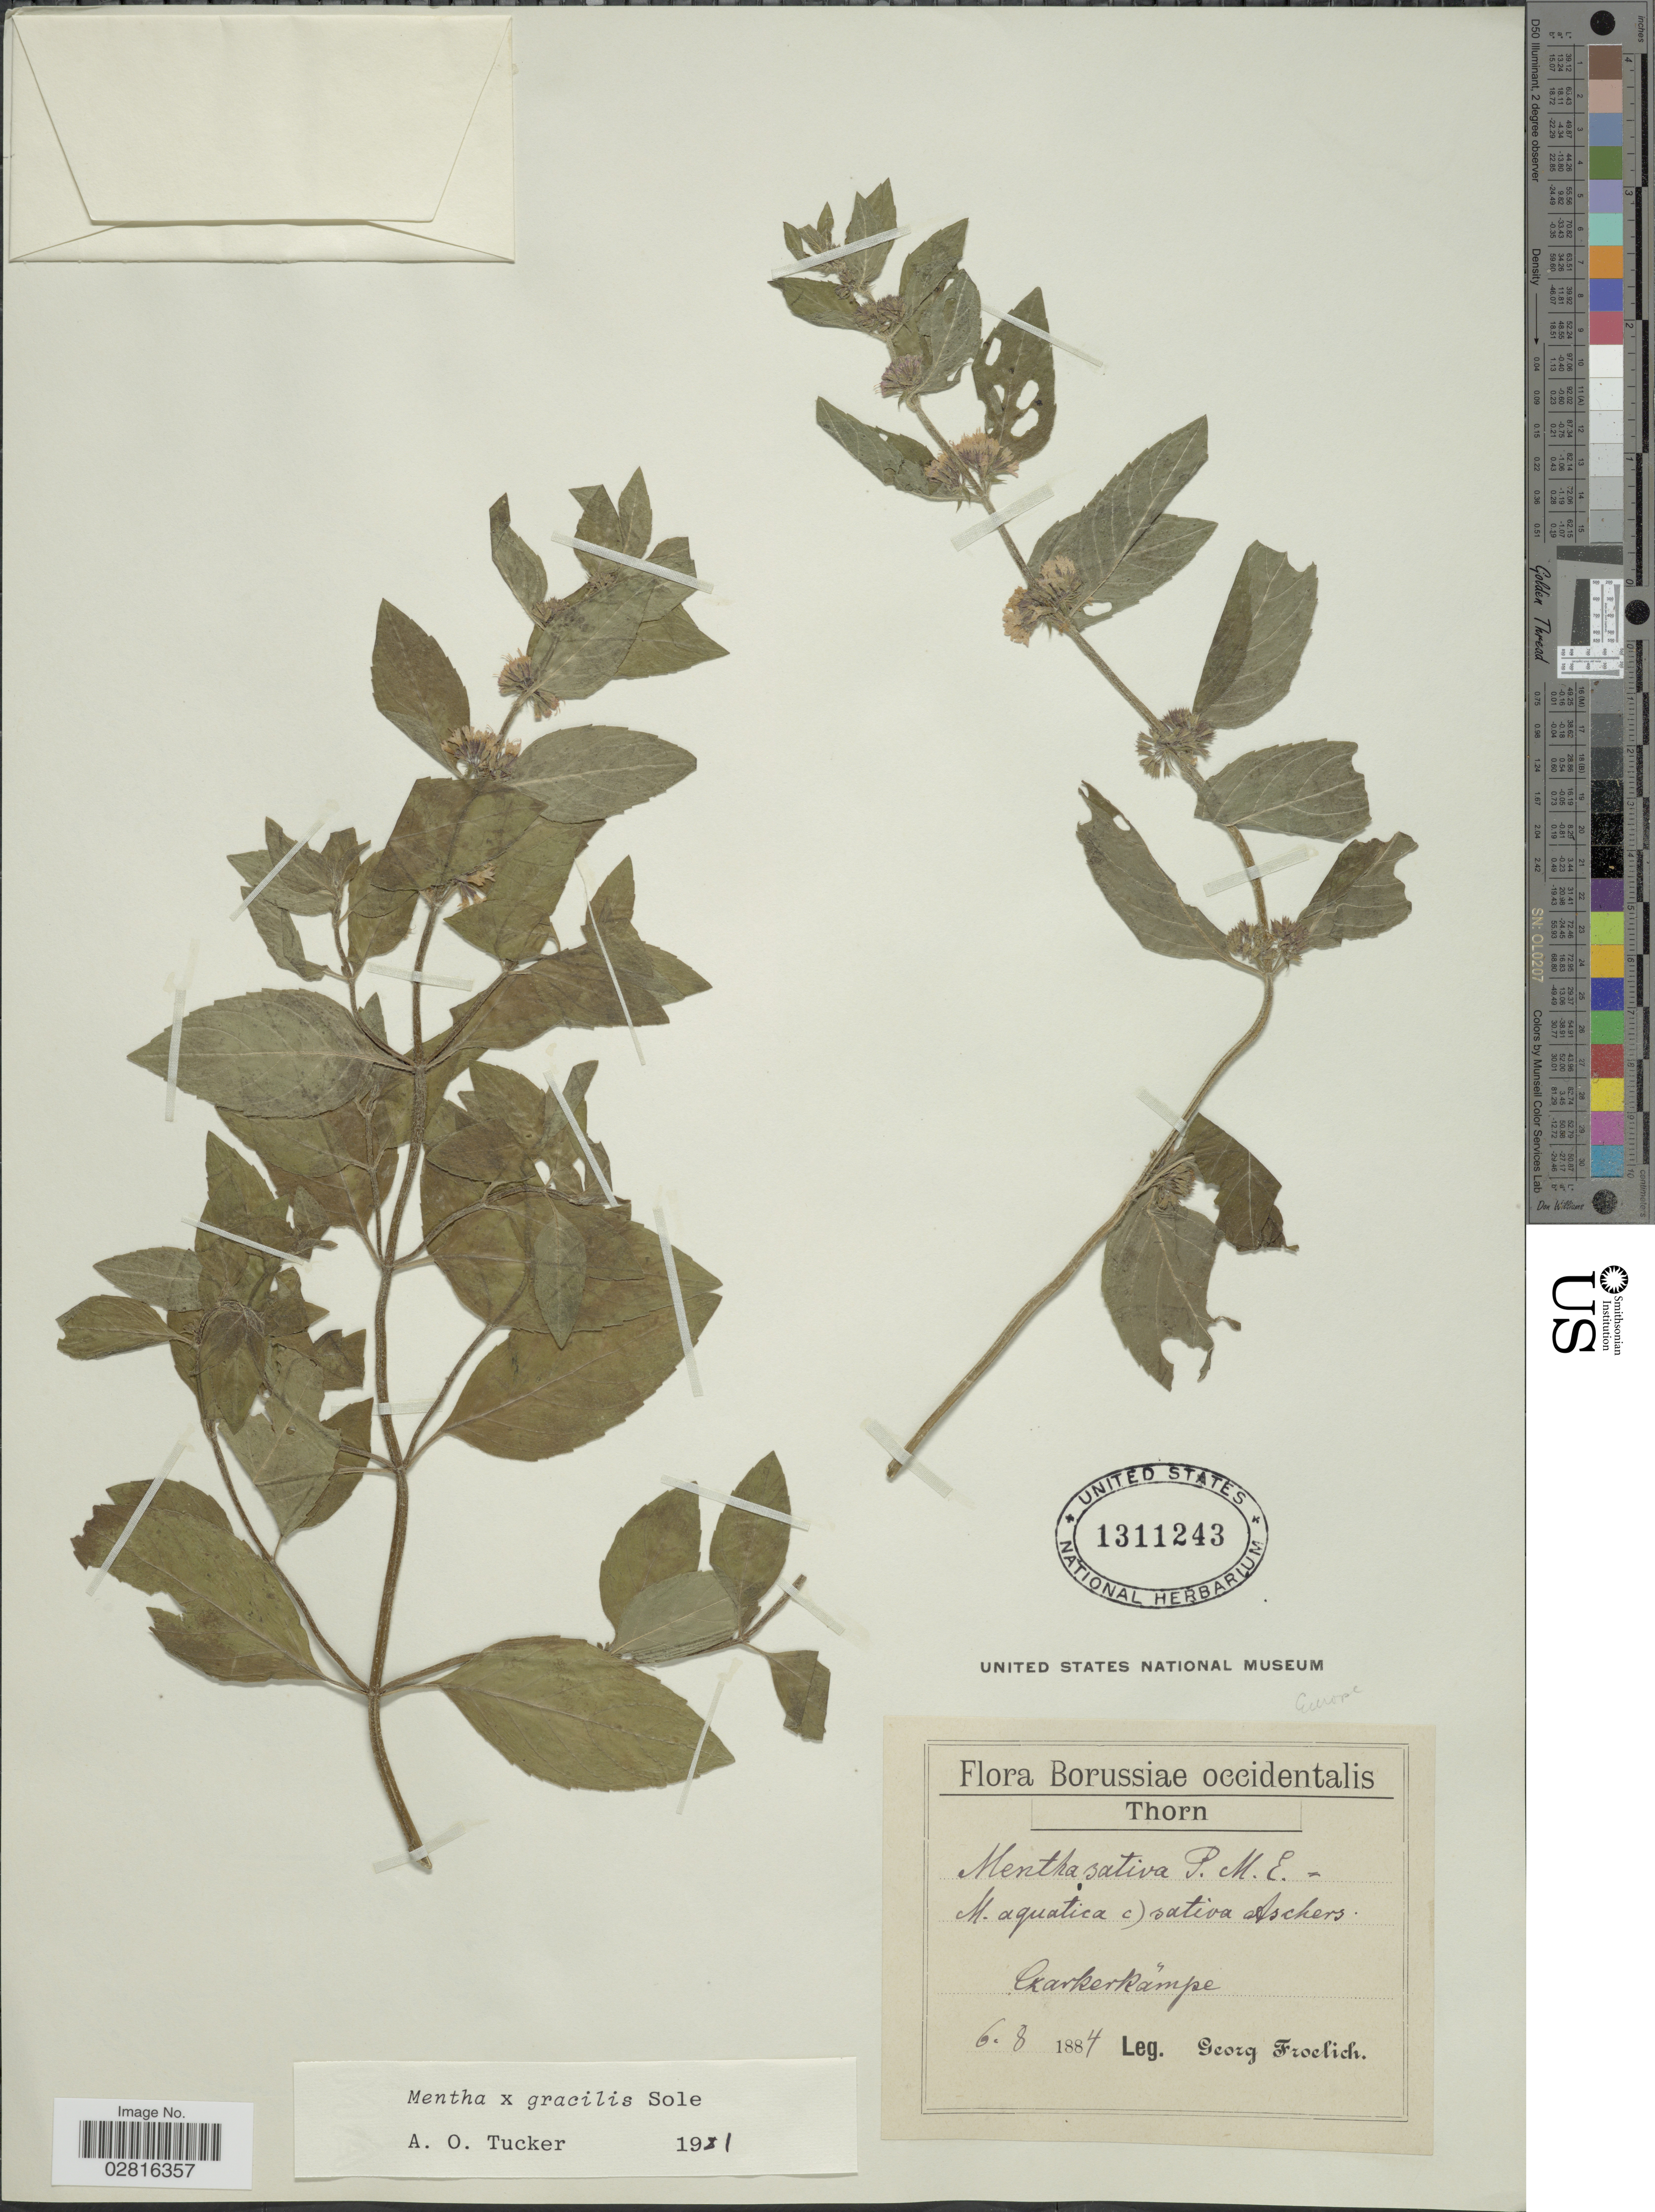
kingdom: Plantae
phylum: Tracheophyta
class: Magnoliopsida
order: Lamiales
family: Lamiaceae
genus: Mentha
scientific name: Mentha x gracilis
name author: Sole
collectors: G. Froelich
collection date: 1884-08-06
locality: Borussiae occidentalis. Thorn. Ckarkerkämpe [interpreted]. Europe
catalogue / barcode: US 1311243